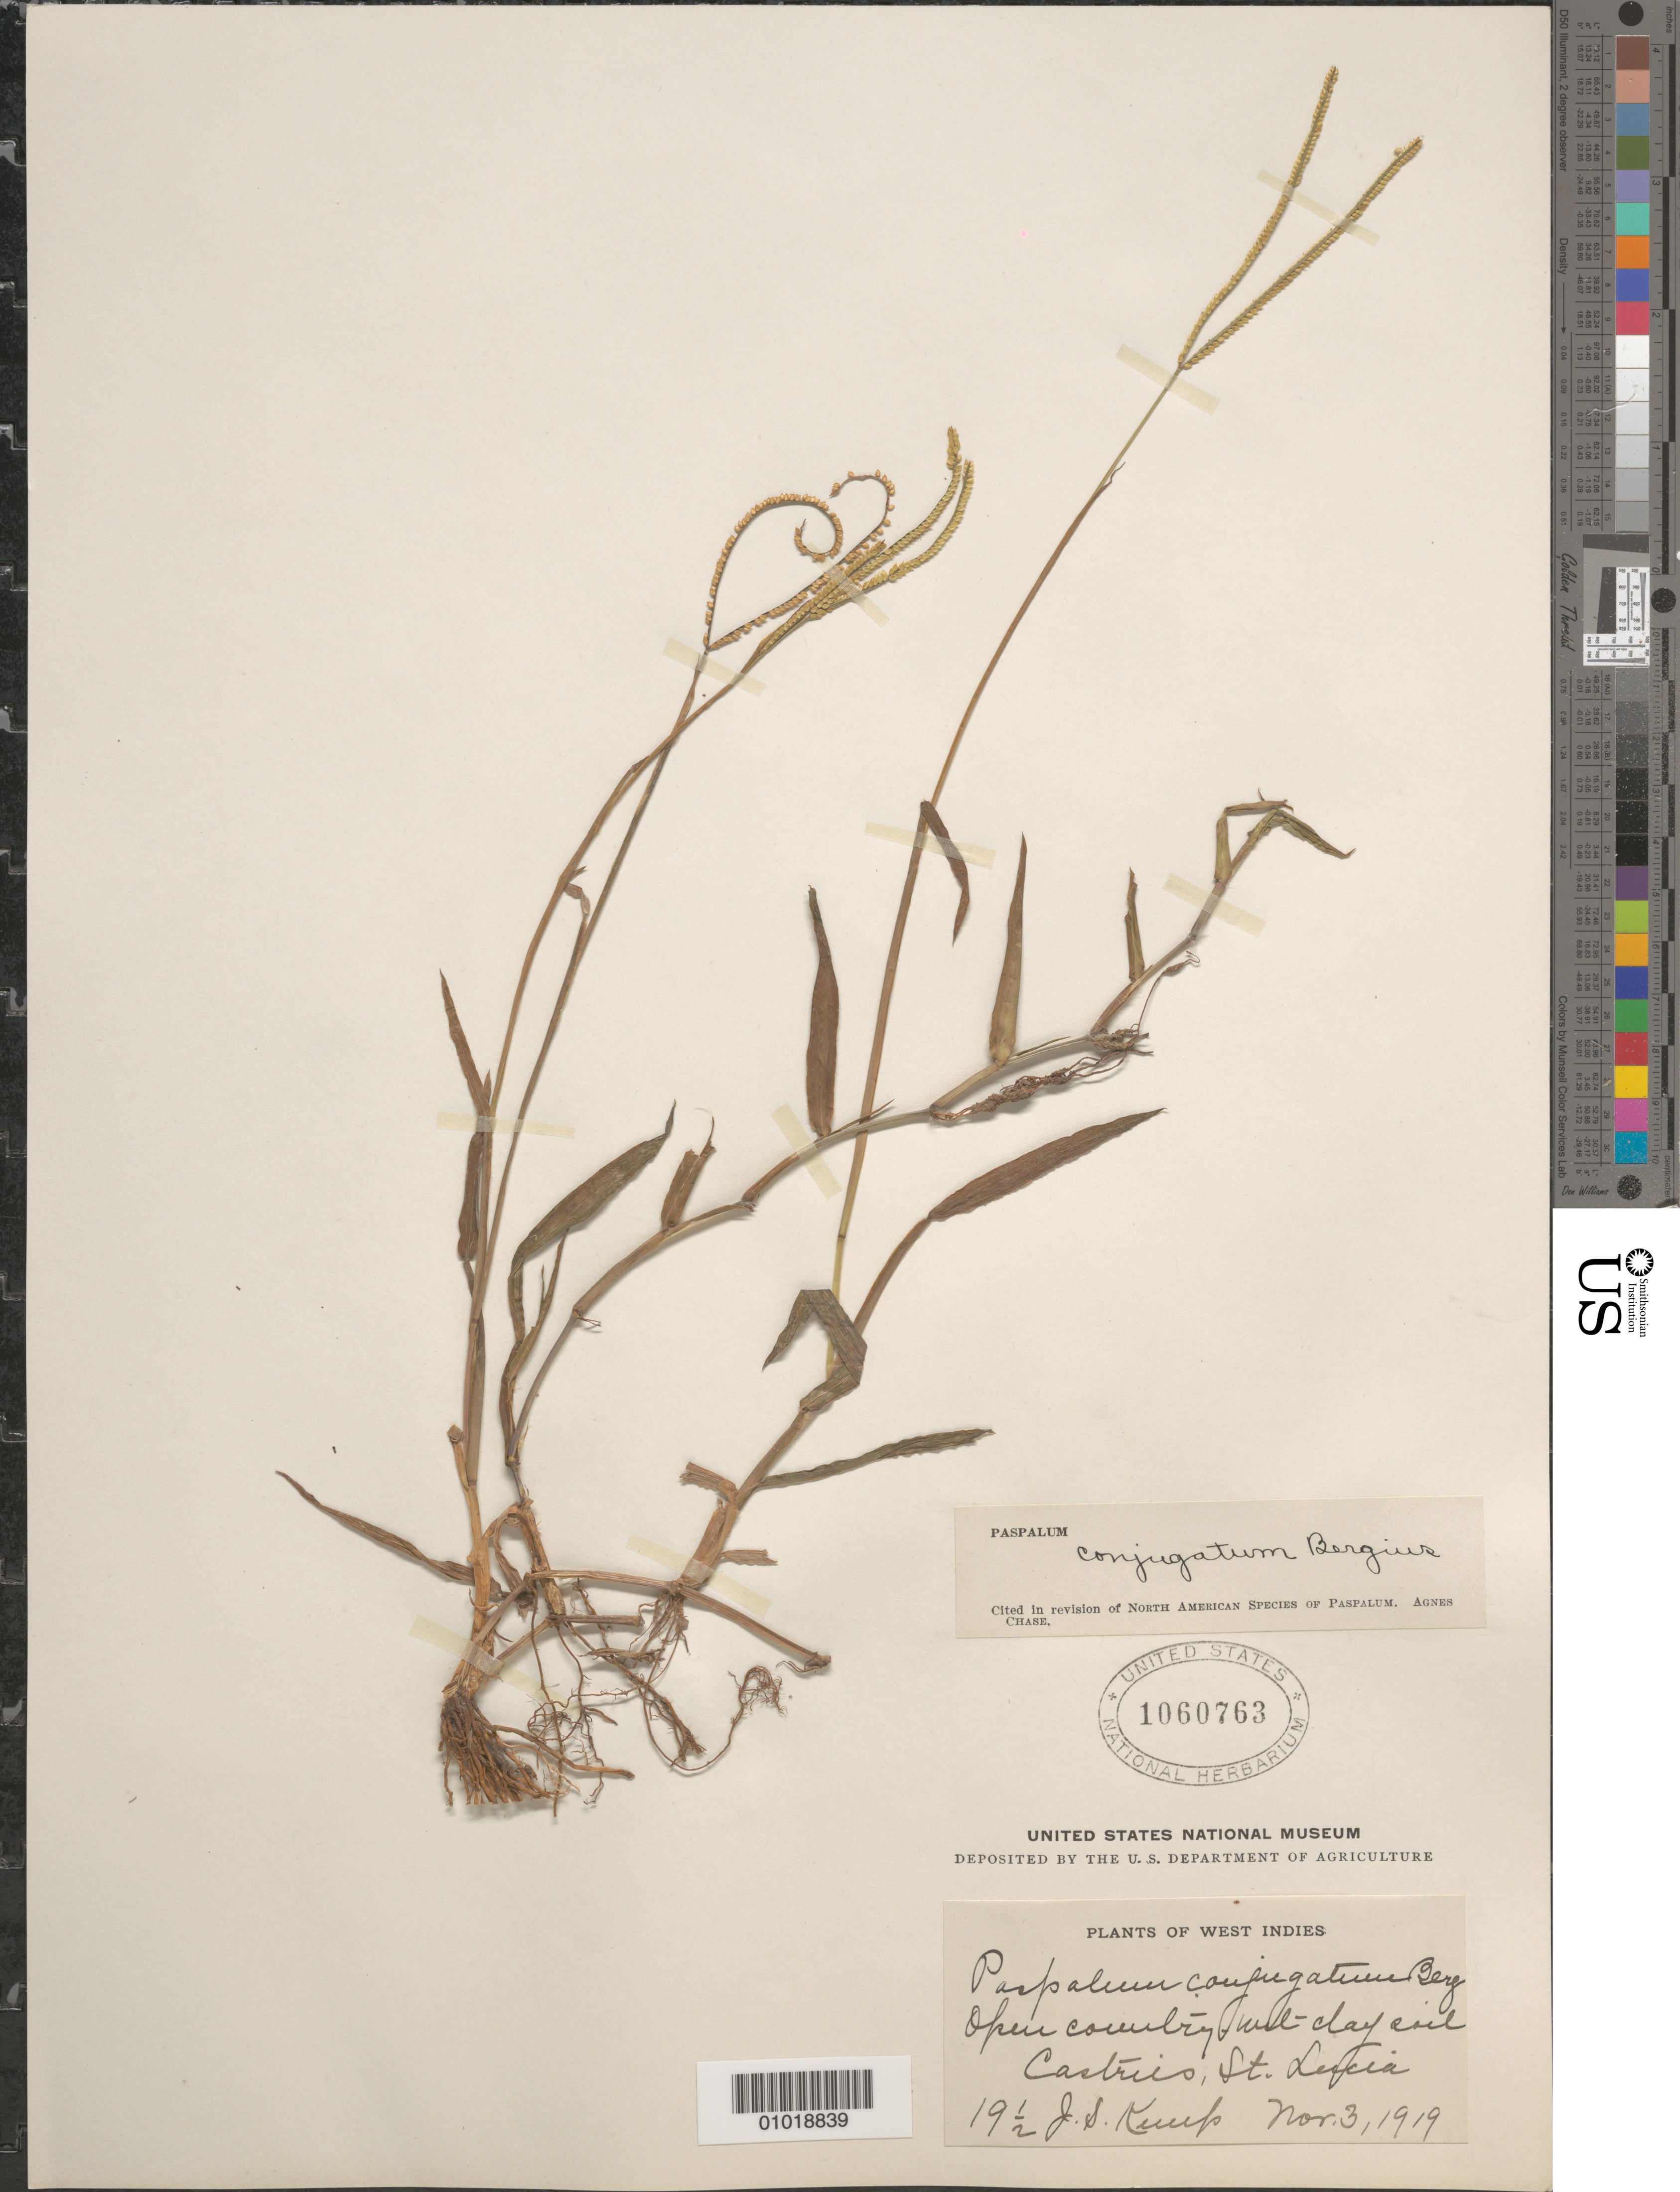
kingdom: Plantae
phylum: Tracheophyta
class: Liliopsida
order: Poales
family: Poaceae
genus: Paspalum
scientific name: Paspalum conjugatum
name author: P.J. Bergius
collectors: J. Kemp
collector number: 19 (1/2)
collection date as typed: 03 Nov 1919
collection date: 1919-11-03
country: St. Lucia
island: St. Lucia I.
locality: Castrio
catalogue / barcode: US 1060763